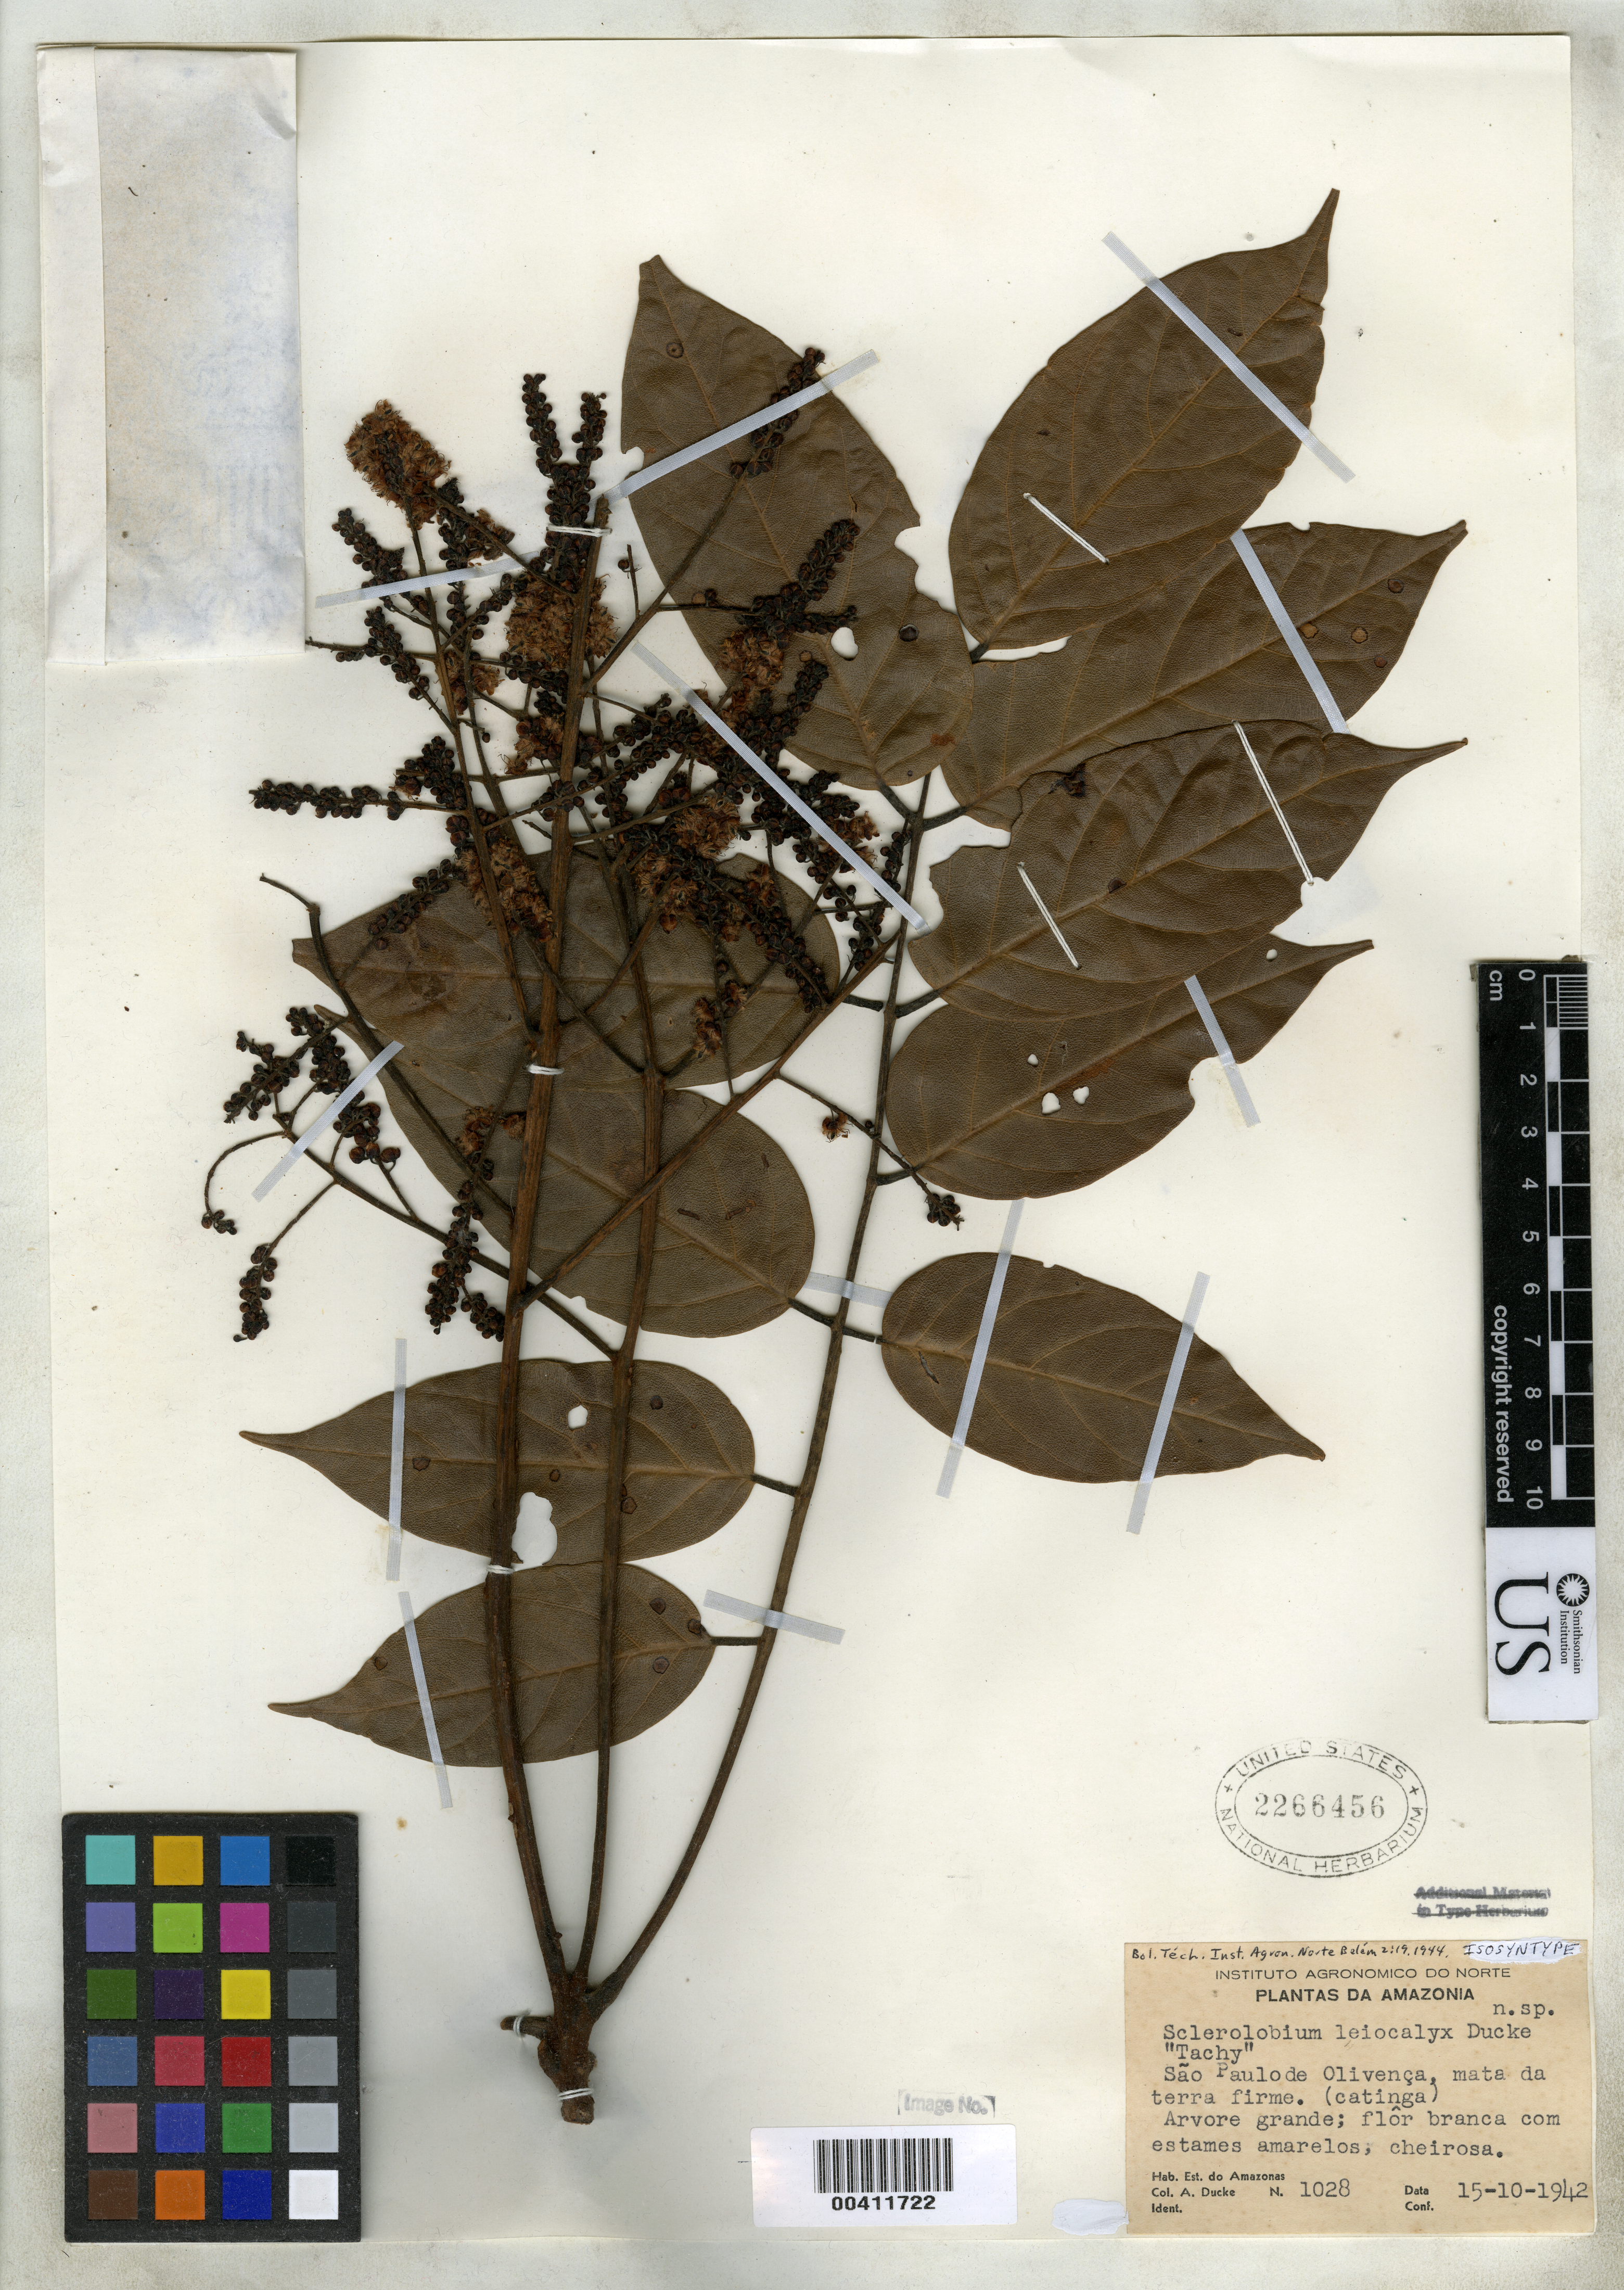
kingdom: Plantae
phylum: Tracheophyta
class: Magnoliopsida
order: Fabales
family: Fabaceae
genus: Sclerolobium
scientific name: Sclerolobium leiocalyx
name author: Ducke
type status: Isosyntype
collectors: A. Ducke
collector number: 1028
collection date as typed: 15 Oct 1942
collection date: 1942-10-15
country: Brazil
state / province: Amazonas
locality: São Paulo de Olivença.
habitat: Mata da teraa firme (catinga).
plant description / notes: Currently accepted name as cited by Gomes de la Silva & H.C. Lima (2007).; One of two collections cited in protologue. Gomes de la Silva & H.C. Lima (2007, Rodriguésia 58: 399) cite "Tipo" as Ducke 1028 with "holótipo RB".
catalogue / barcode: US 2266456